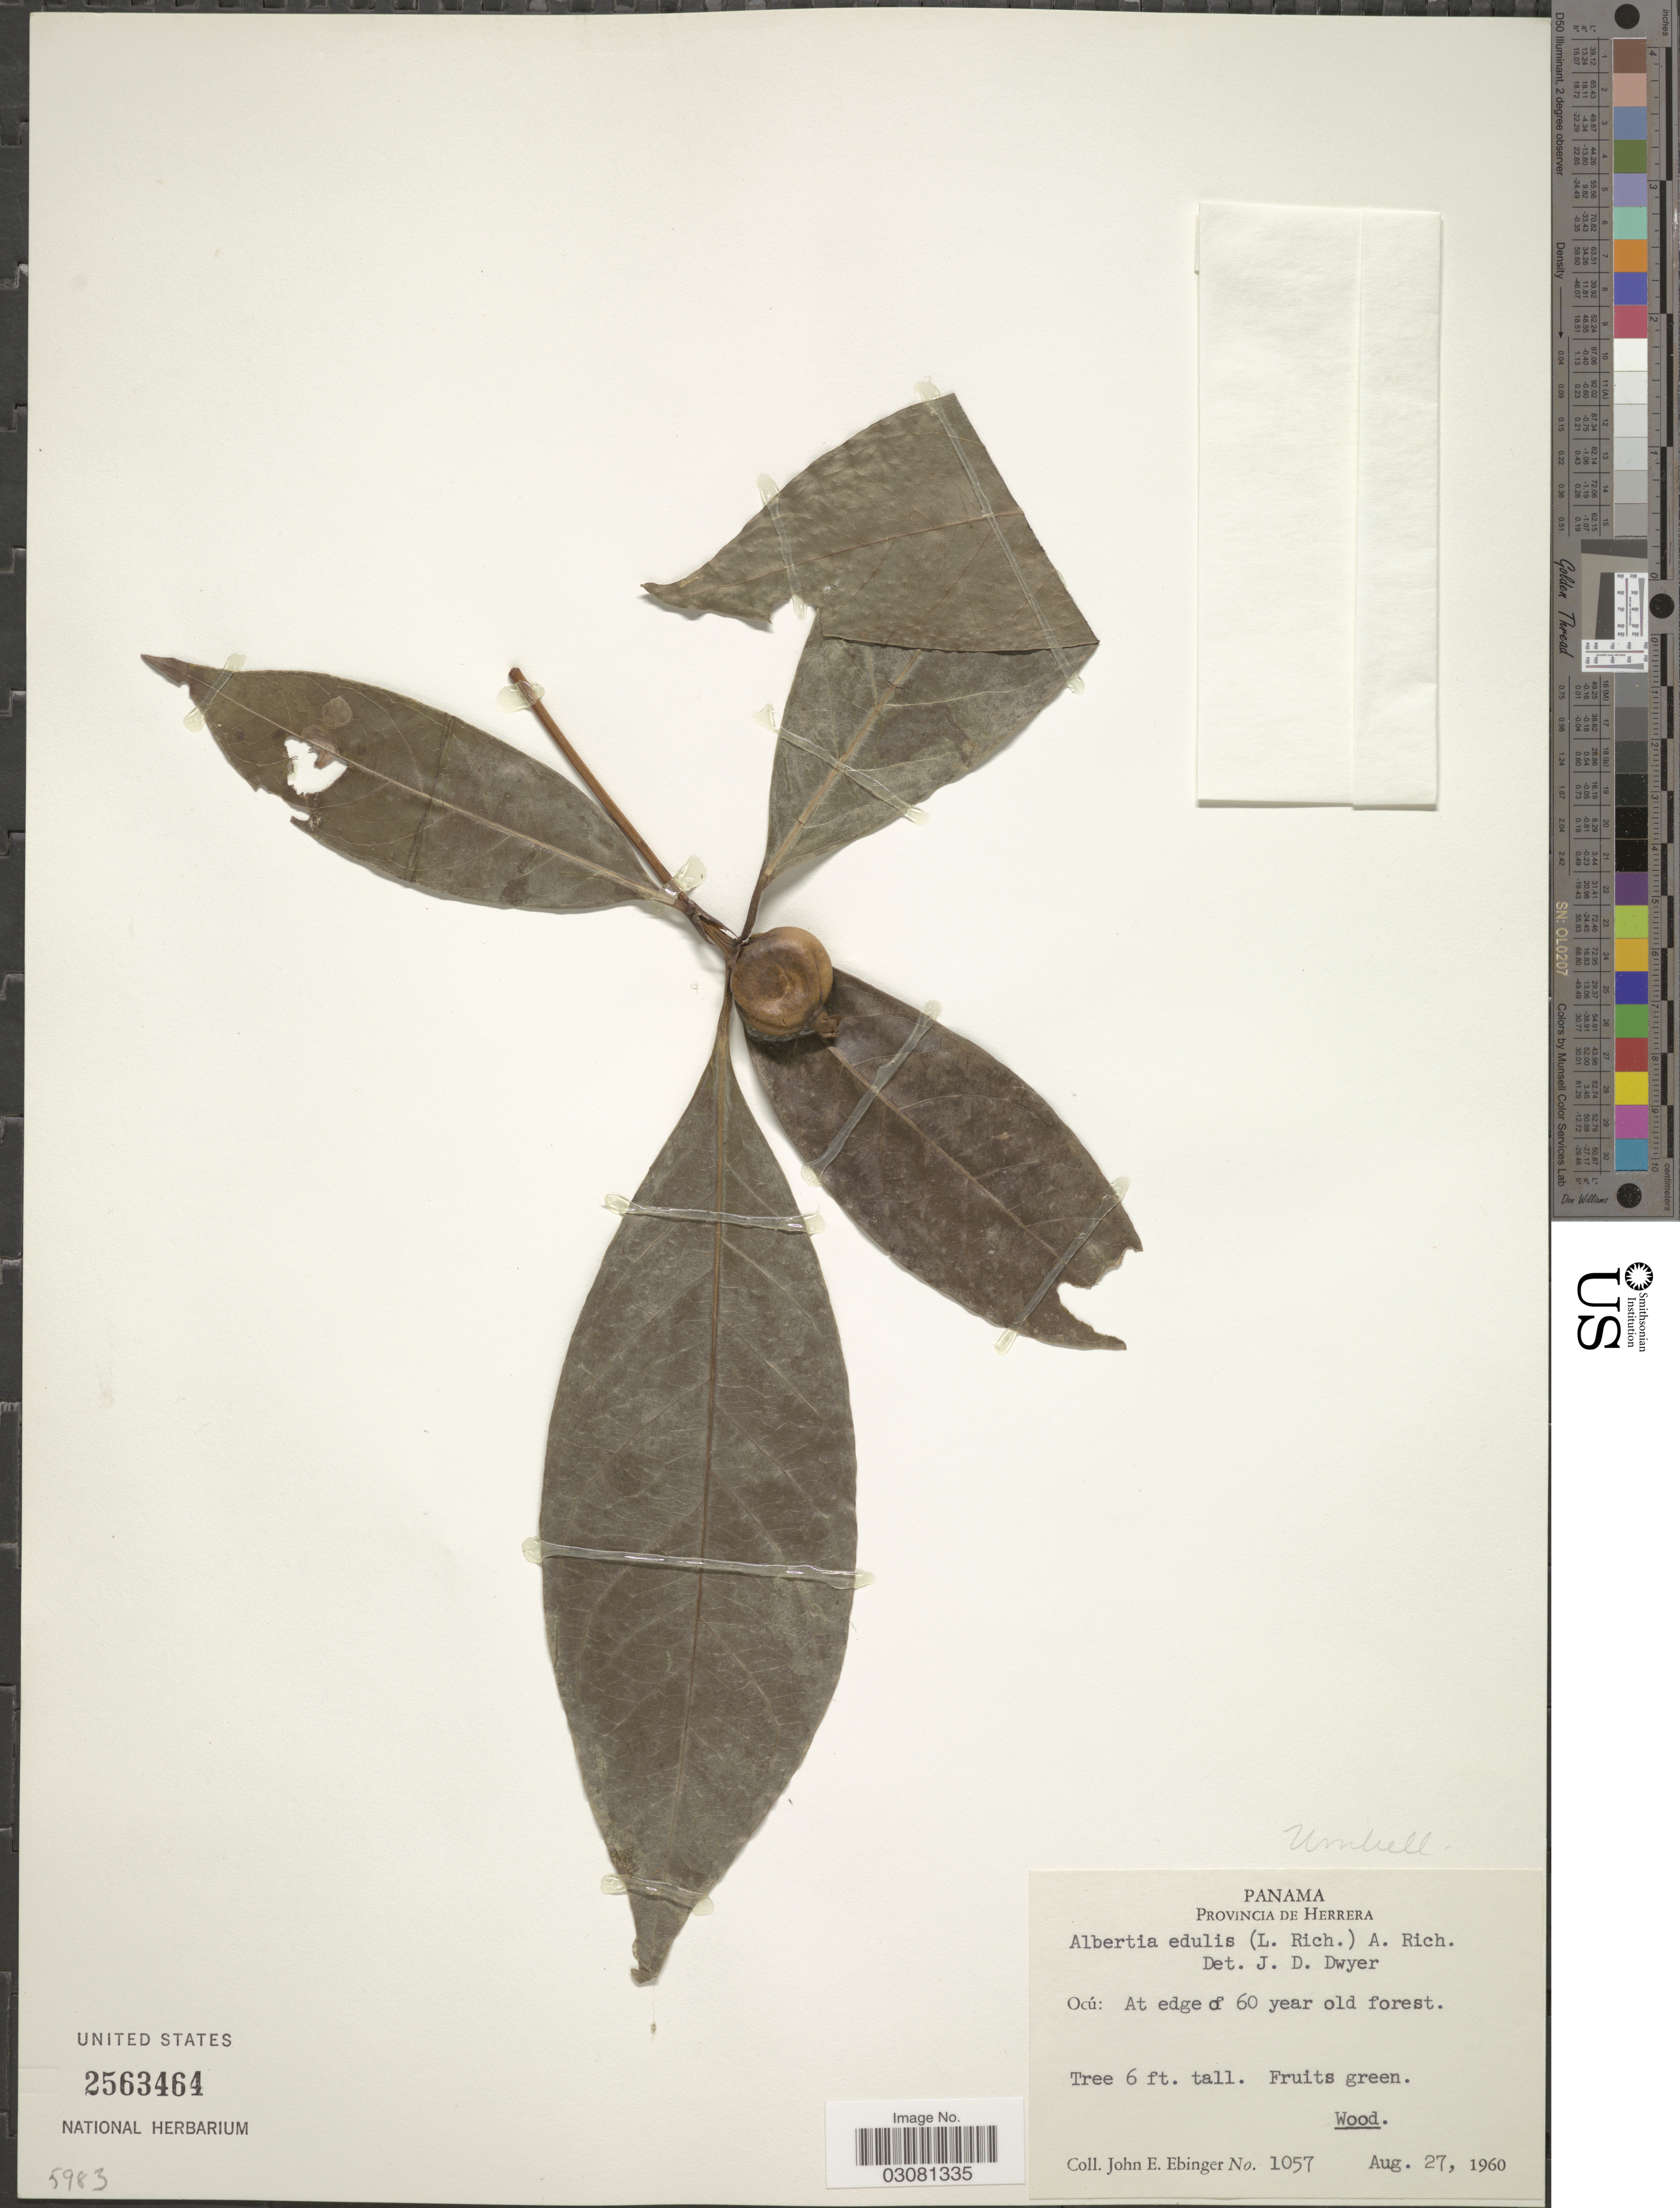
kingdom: Plantae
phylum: Tracheophyta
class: Magnoliopsida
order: Gentianales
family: Rubiaceae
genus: Alibertia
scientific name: Alibertia edulis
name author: (Rich.) A. Rich. ex DC.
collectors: J. Ebinger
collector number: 1057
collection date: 1960-09-27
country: Panama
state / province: Herrera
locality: Ocú: At edge of 60 year old forest.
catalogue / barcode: US 2563464